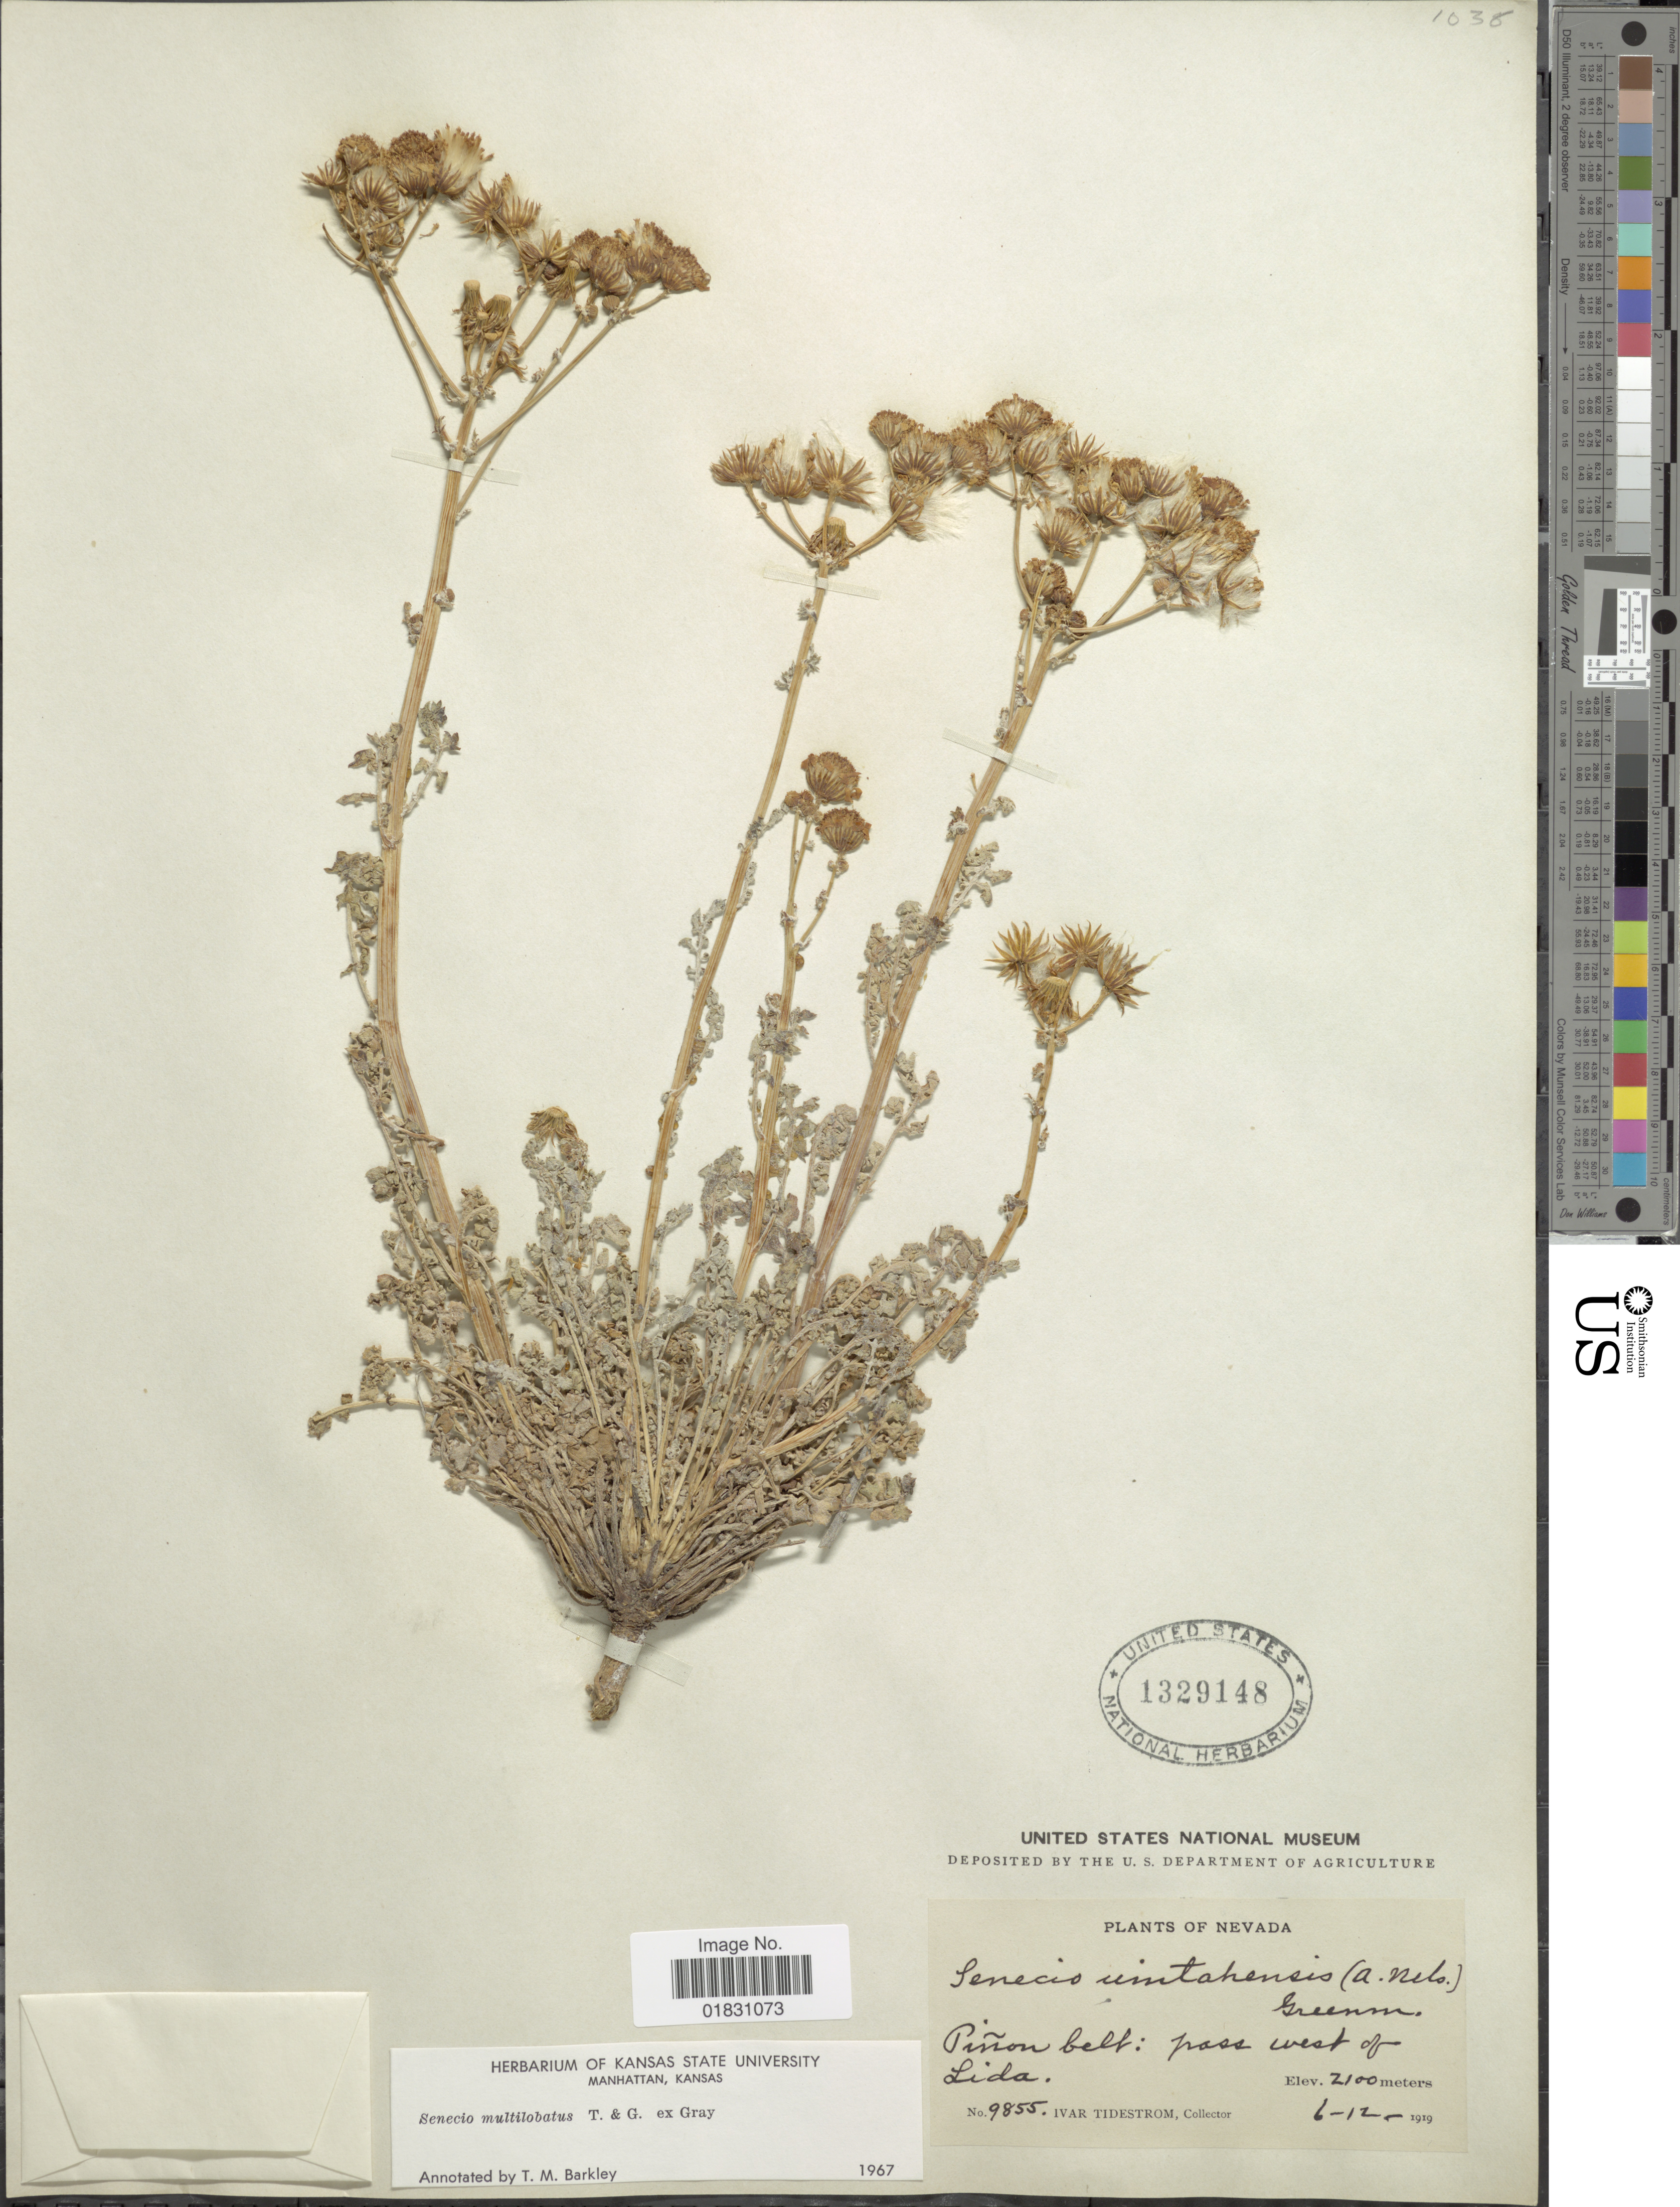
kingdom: Plantae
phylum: Tracheophyta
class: Magnoliopsida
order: Asterales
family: Asteraceae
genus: Packera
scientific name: Packera multilobata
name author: (Torr. & A. Gray) W.A. Weber & Á. Löve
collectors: I. F. Tidestrom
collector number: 9855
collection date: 1919-06-12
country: United States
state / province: Nevada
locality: Pinon belt, pass west of Lida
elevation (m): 2100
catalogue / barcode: US 1329148